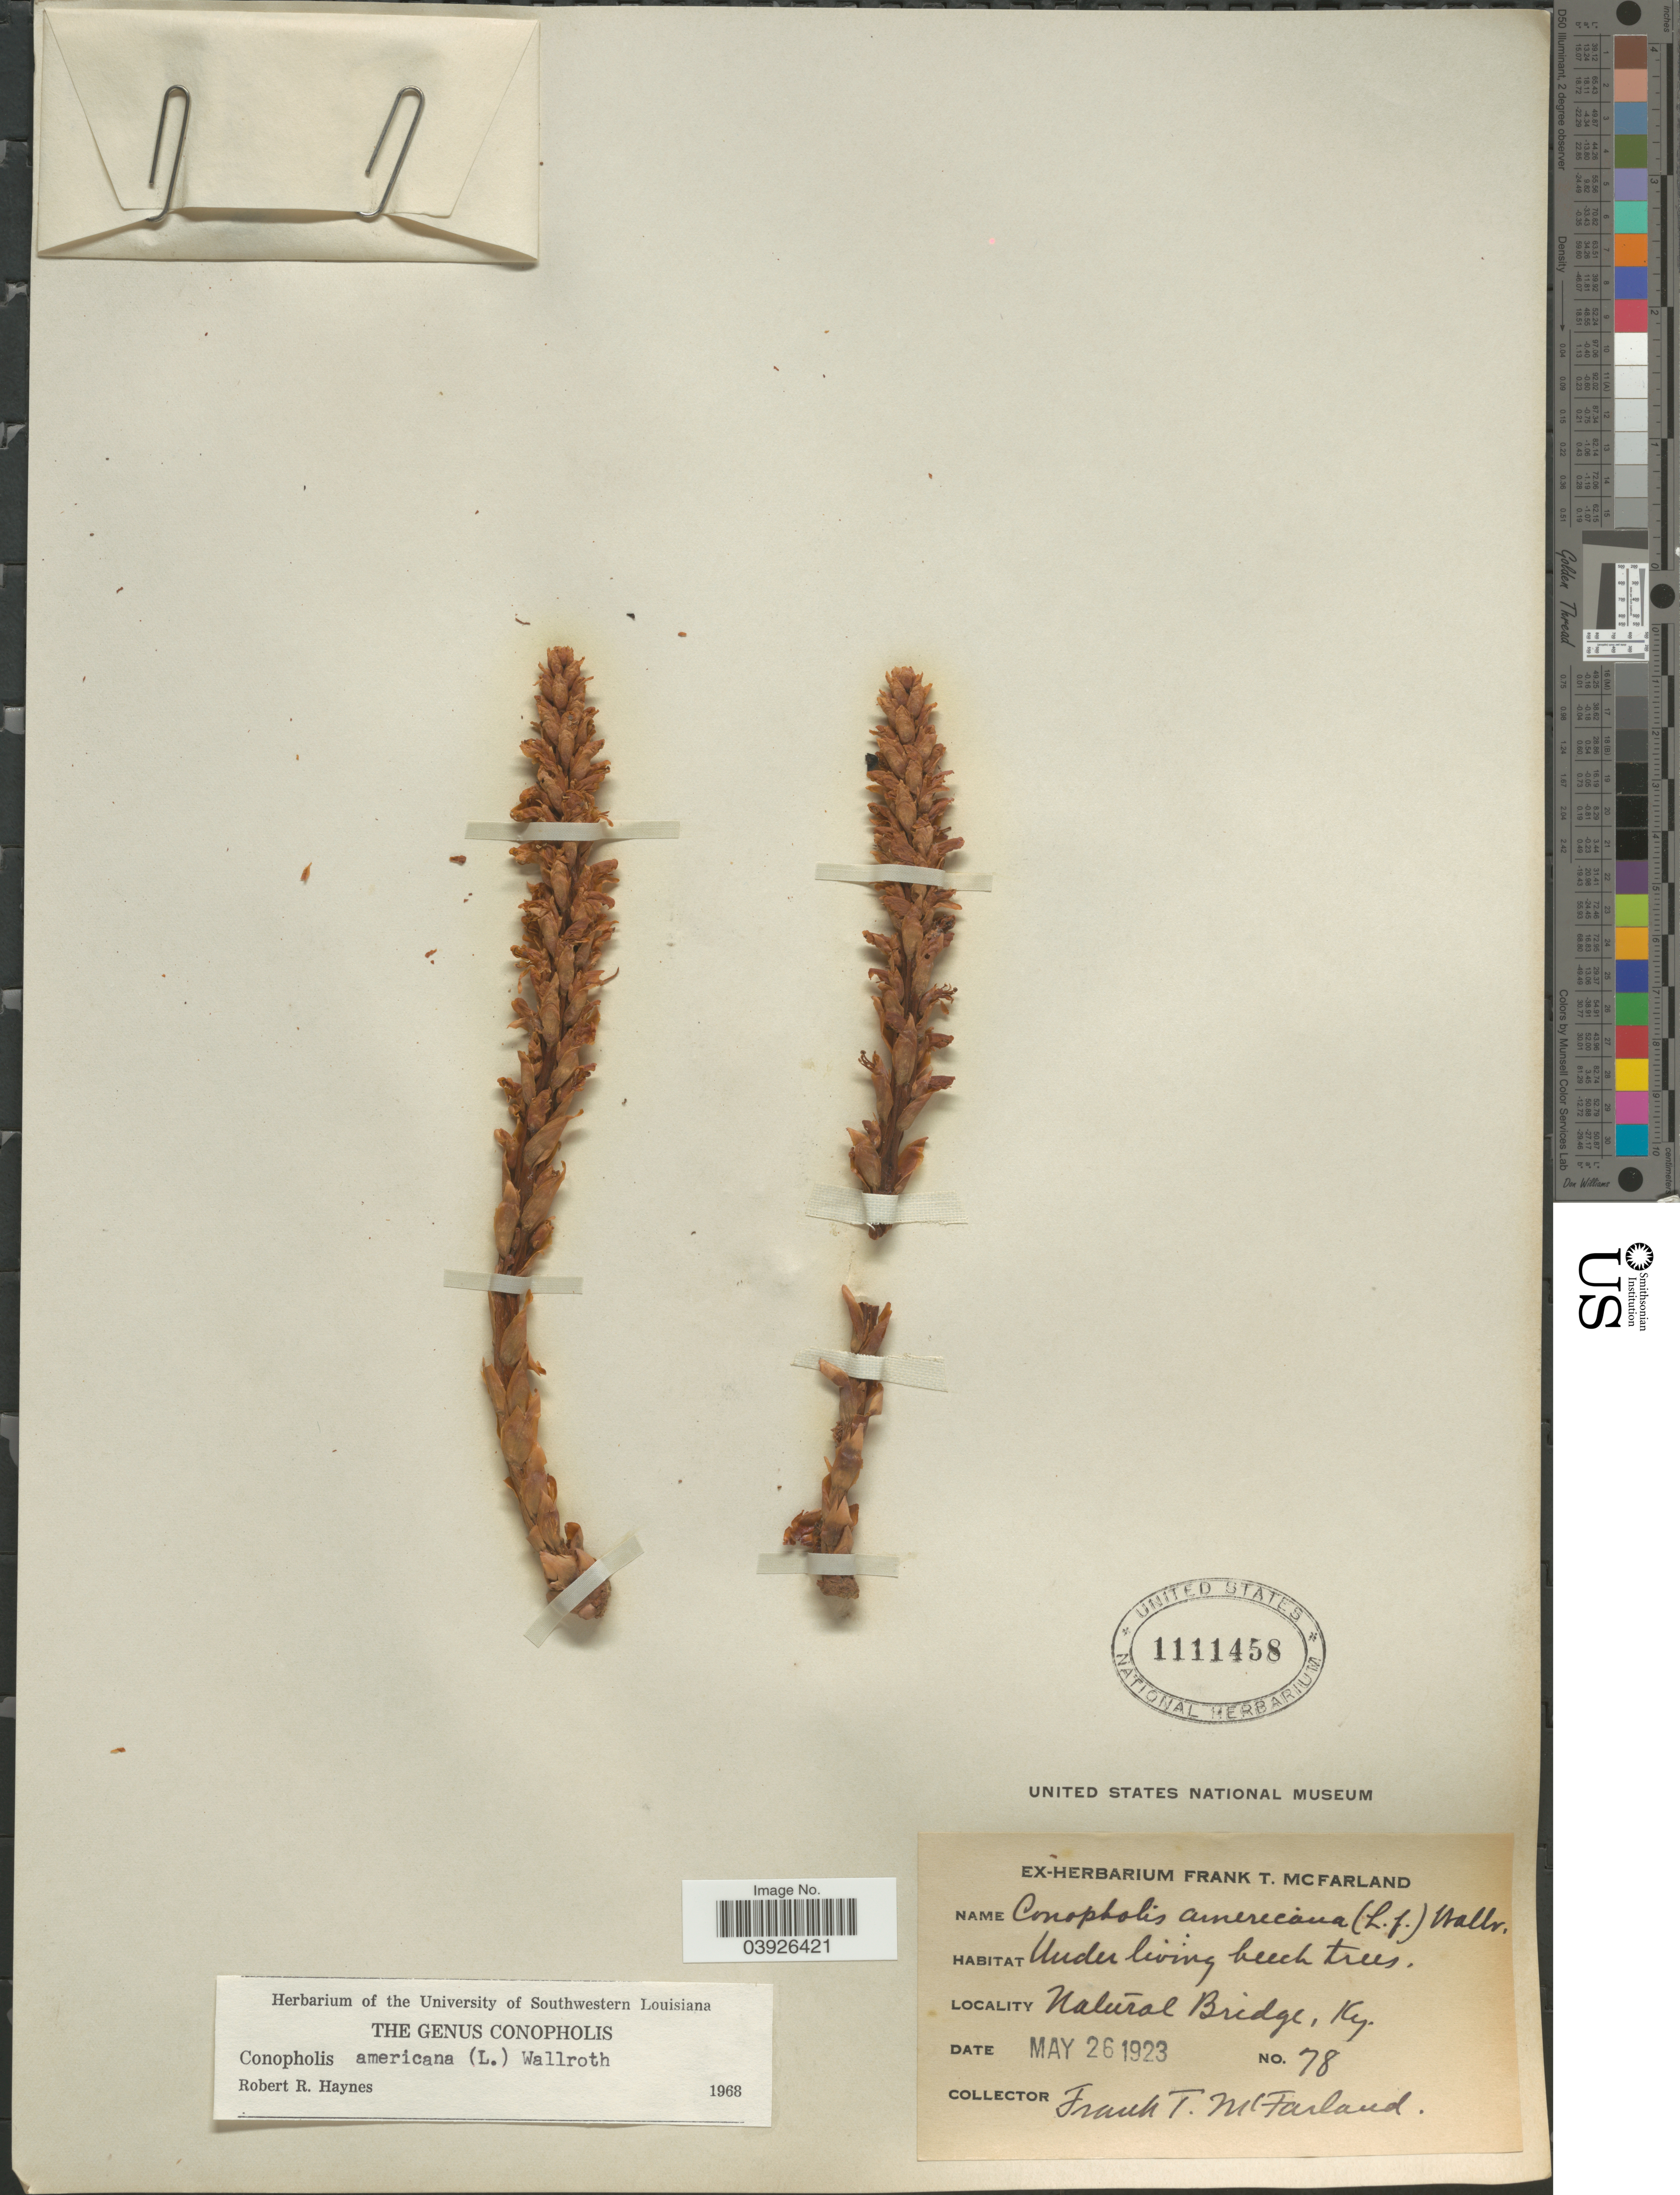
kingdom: Plantae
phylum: Tracheophyta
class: Magnoliopsida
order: Lamiales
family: Orobanchaceae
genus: Conopholis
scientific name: Conopholis americana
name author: (L. f.) Wallr.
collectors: F. McFarland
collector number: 78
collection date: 1923-05-26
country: United States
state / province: Kentucky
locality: Natural Bridge.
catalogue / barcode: US 1111458